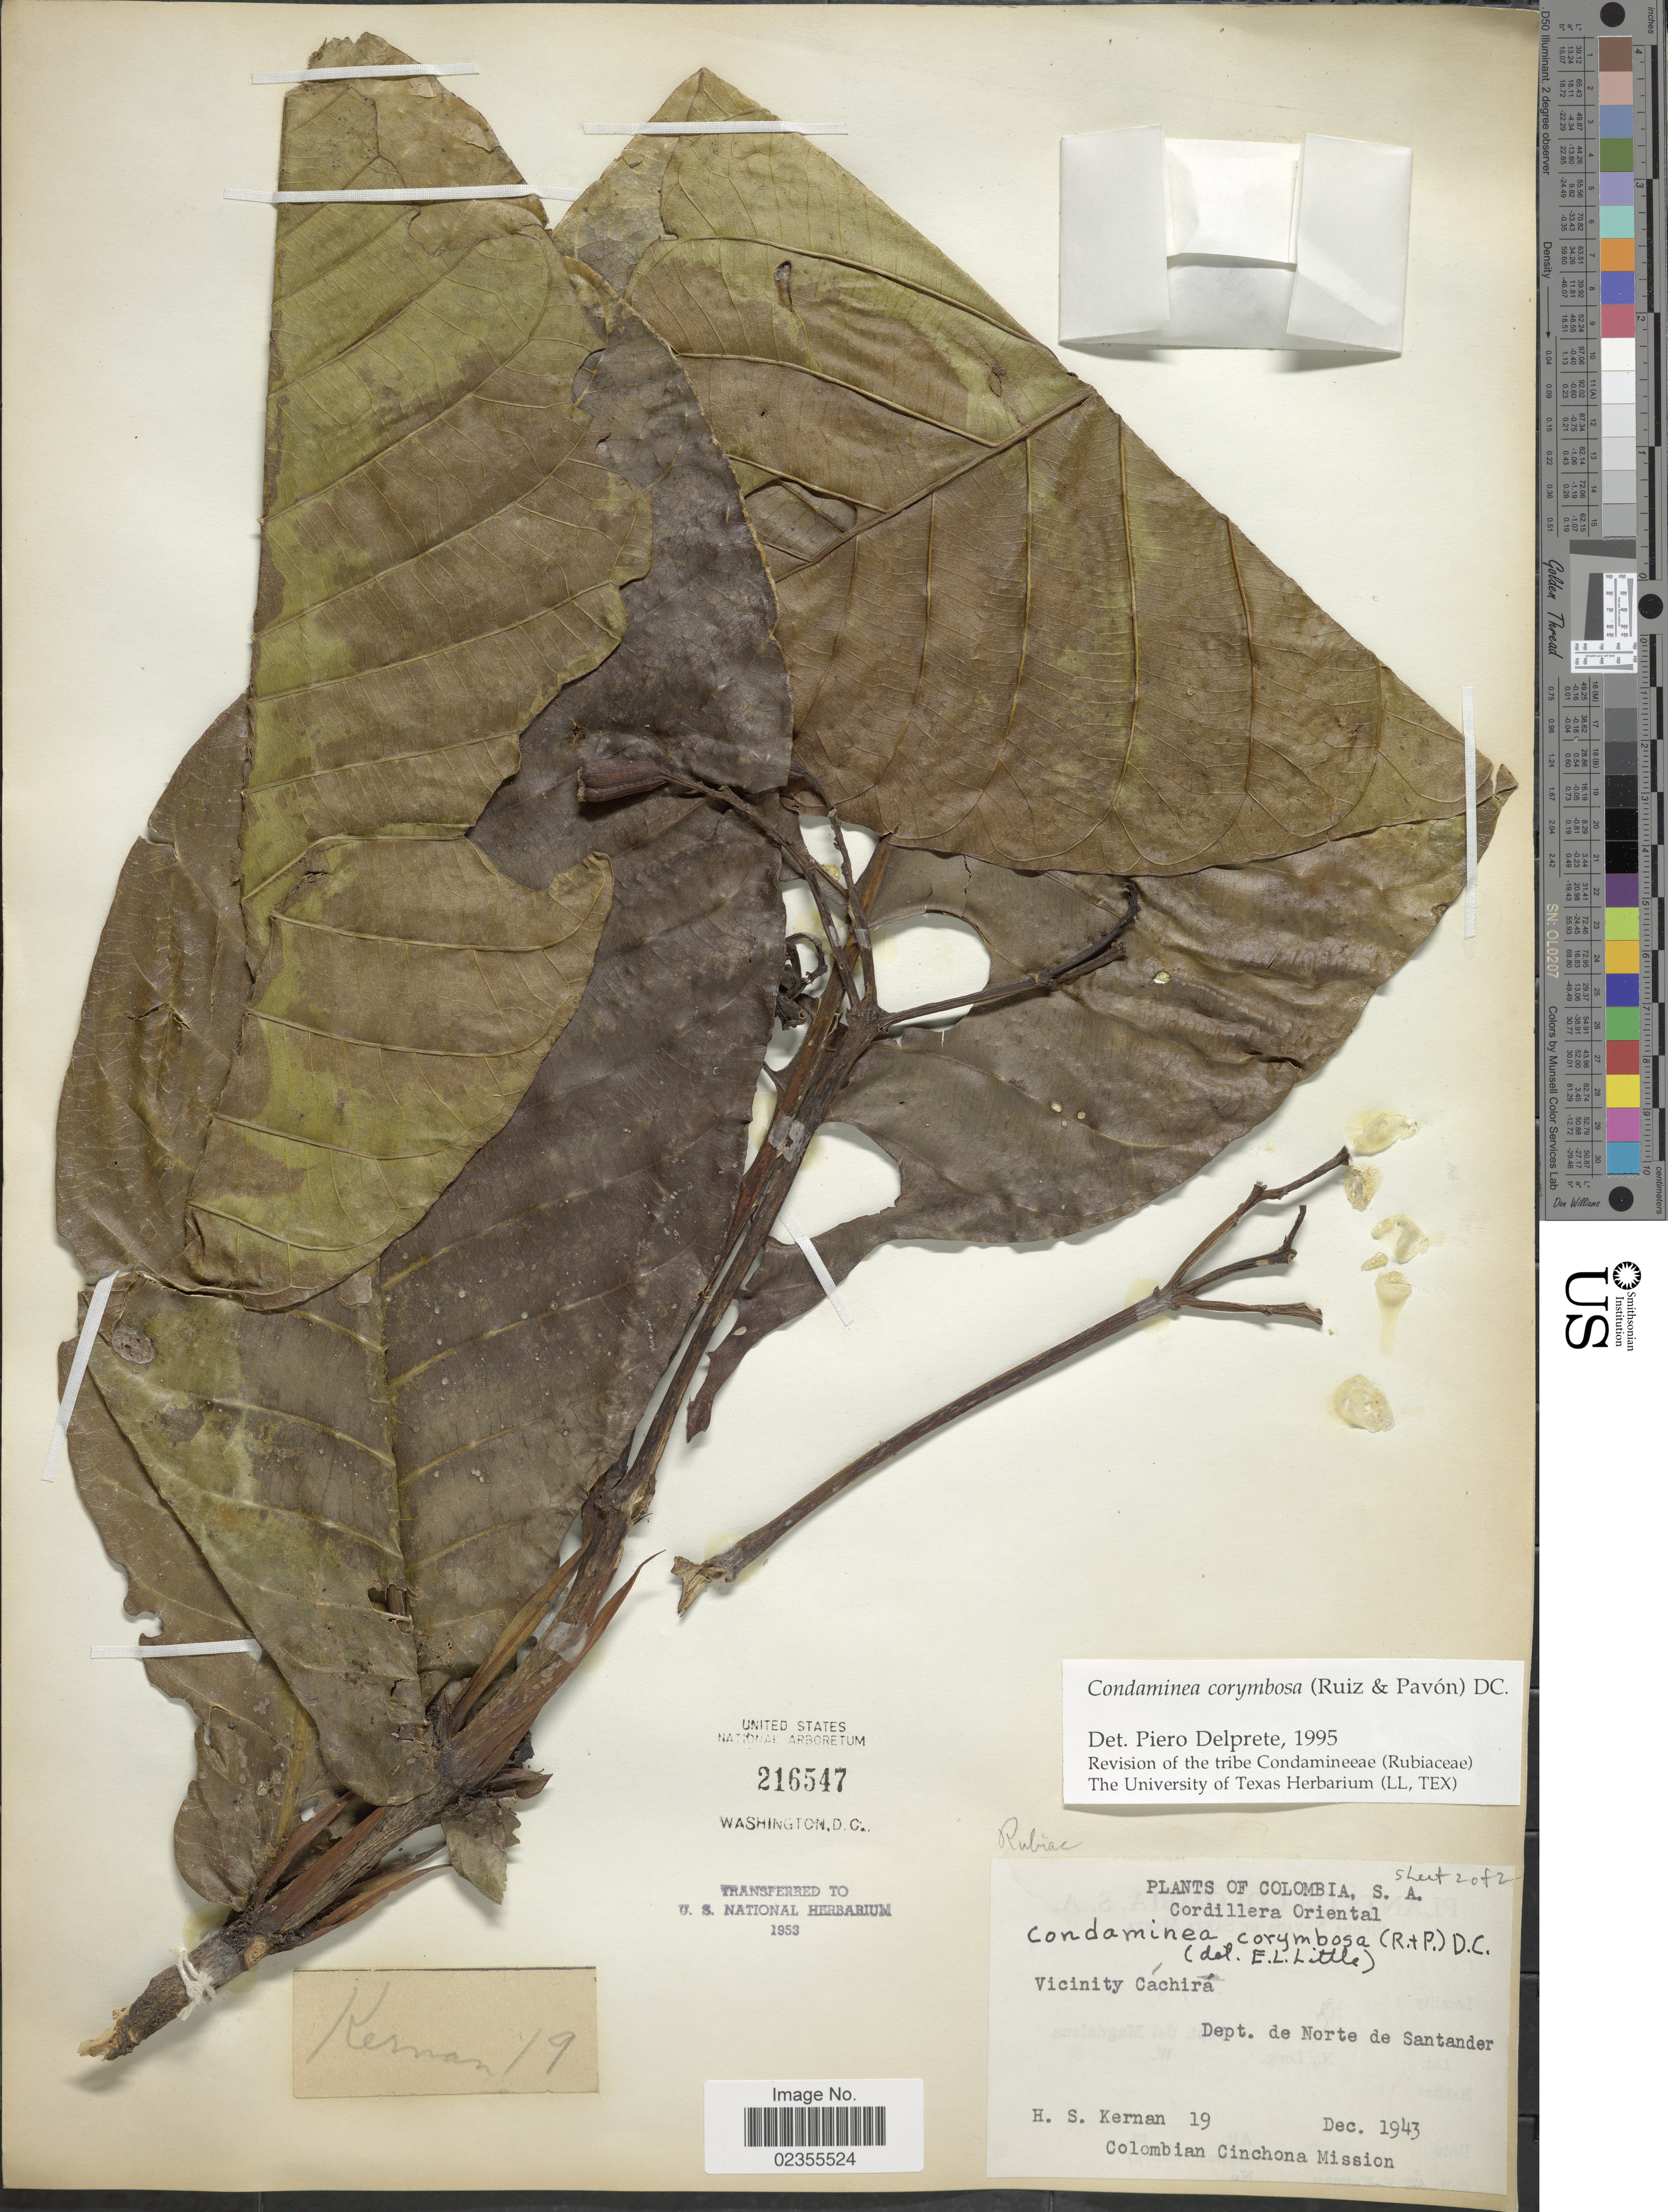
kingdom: Plantae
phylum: Tracheophyta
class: Magnoliopsida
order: Gentianales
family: Rubiaceae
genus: Condaminea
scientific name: Condaminea corymbosa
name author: (Ruiz & Pav.) DC.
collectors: H. Kernan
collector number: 19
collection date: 1943-12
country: Colombia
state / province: Norte de Santander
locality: Vicinity Cahira. Cordillera Oriental, Colombia Cinchona [unsure placement]